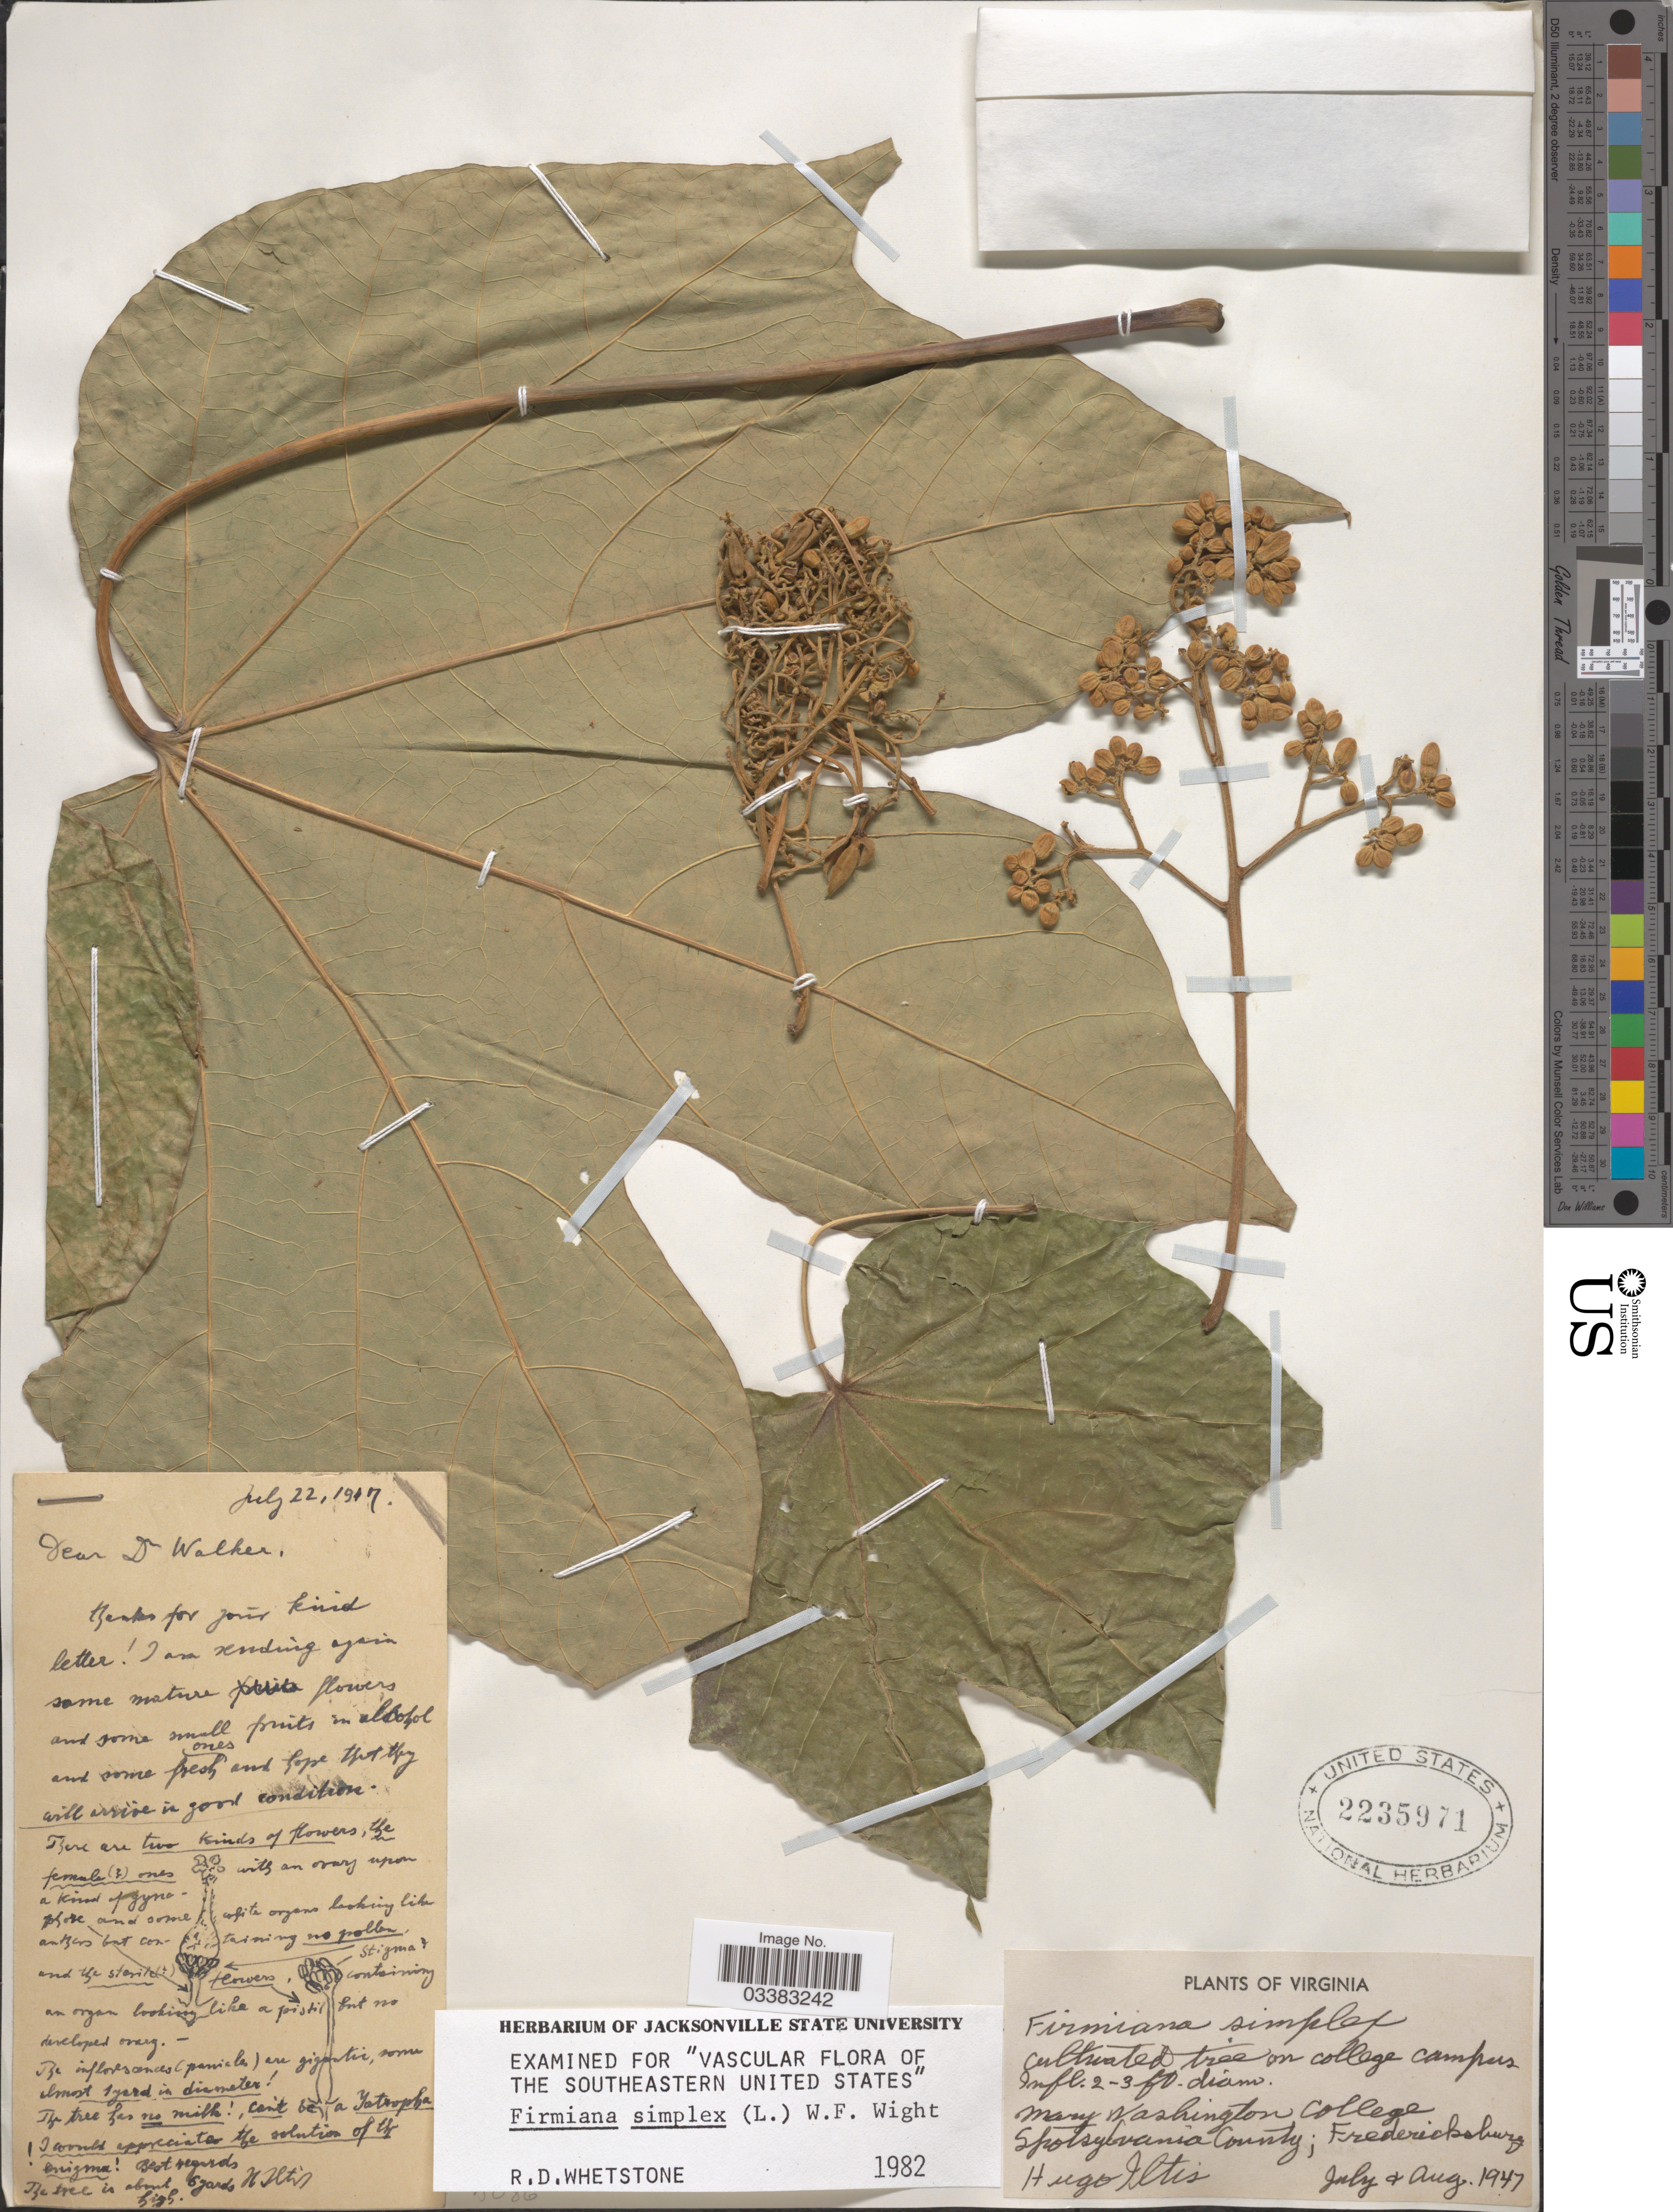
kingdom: Plantae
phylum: Tracheophyta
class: Magnoliopsida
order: Malvales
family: Malvaceae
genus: Firmiana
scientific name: Firmiana simplex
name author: (L.) W. Wight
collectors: Hugo Iltis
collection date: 1947-07/1947-08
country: United States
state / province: Virginia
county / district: City of Fredericksburg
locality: Many Washington College. Fredericksburg.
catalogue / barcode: US 2235971